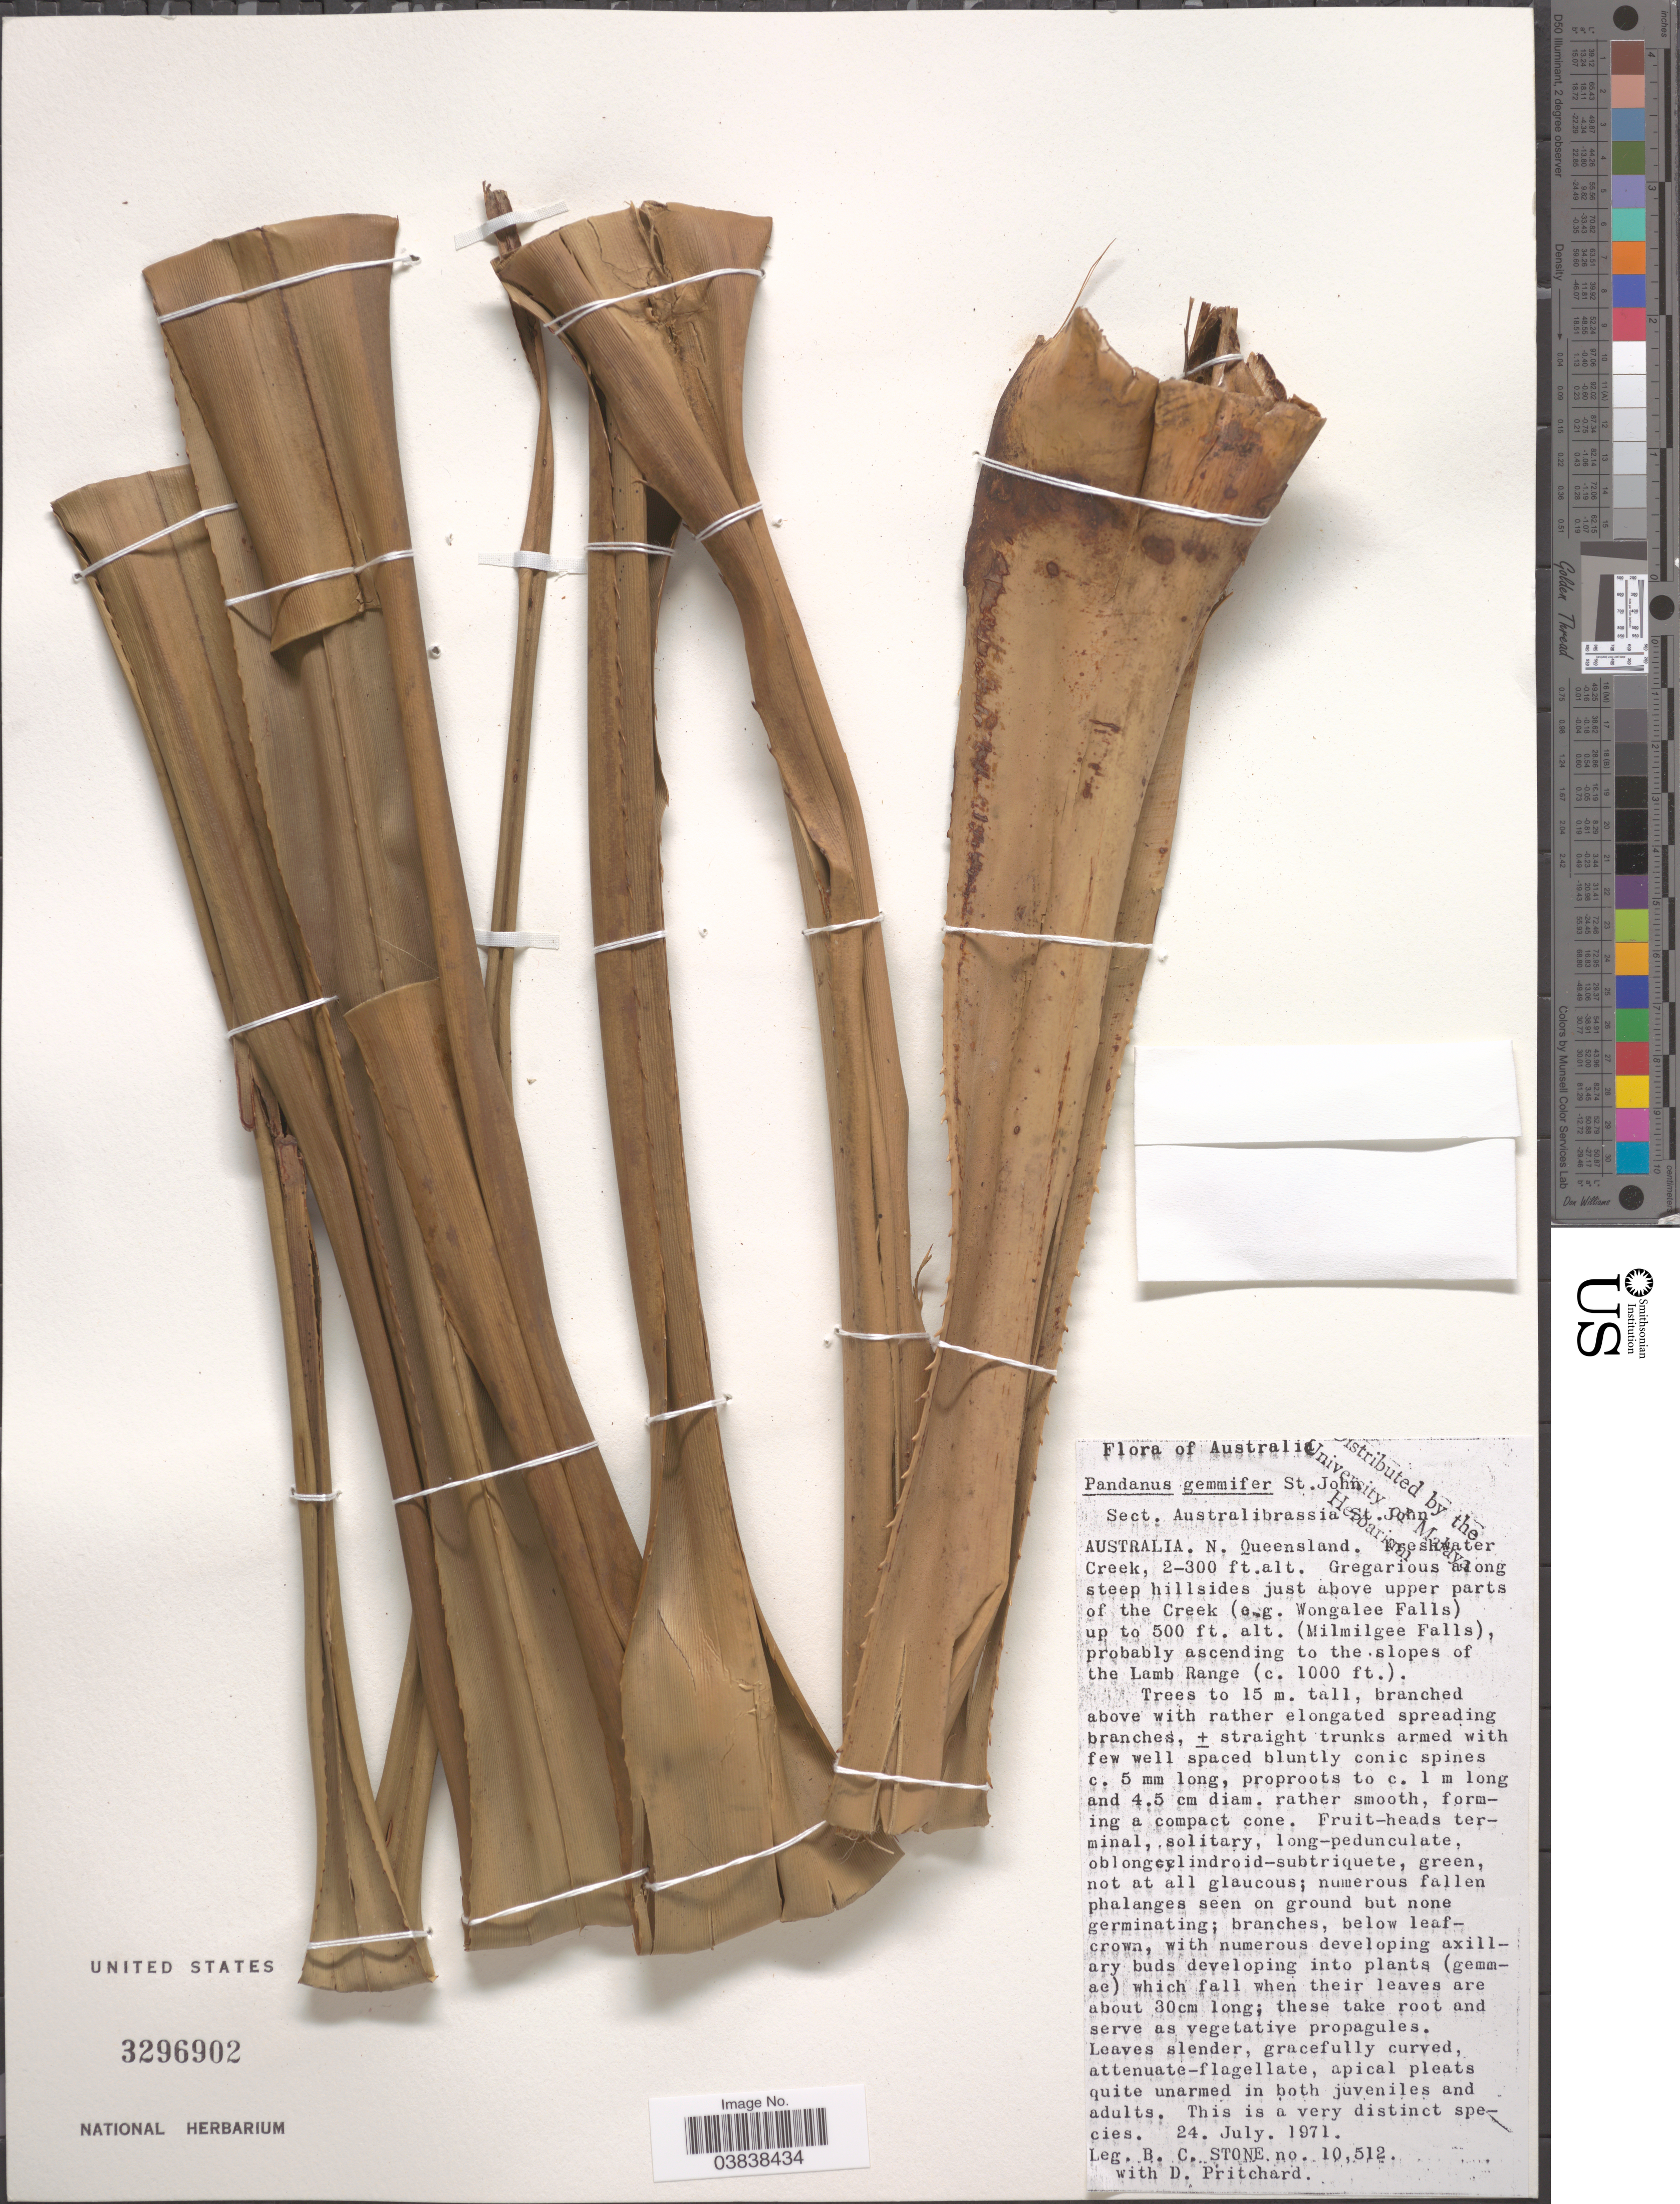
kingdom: Plantae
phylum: Tracheophyta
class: Liliopsida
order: Pandanales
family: Pandanaceae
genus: Pandanus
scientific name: Pandanus gemmifer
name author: H. St. John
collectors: B. C. Stone & D. Pritchard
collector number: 10512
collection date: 1971-07-24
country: Australia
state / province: Queensland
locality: N. Queensland. Freshwater Creek. Just above upper parts of the Creek (e.g. Wongalee Falls) (Milmilgee Falls), probably ascending to the slopes of the Lamb Range.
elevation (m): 61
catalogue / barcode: US 3296902